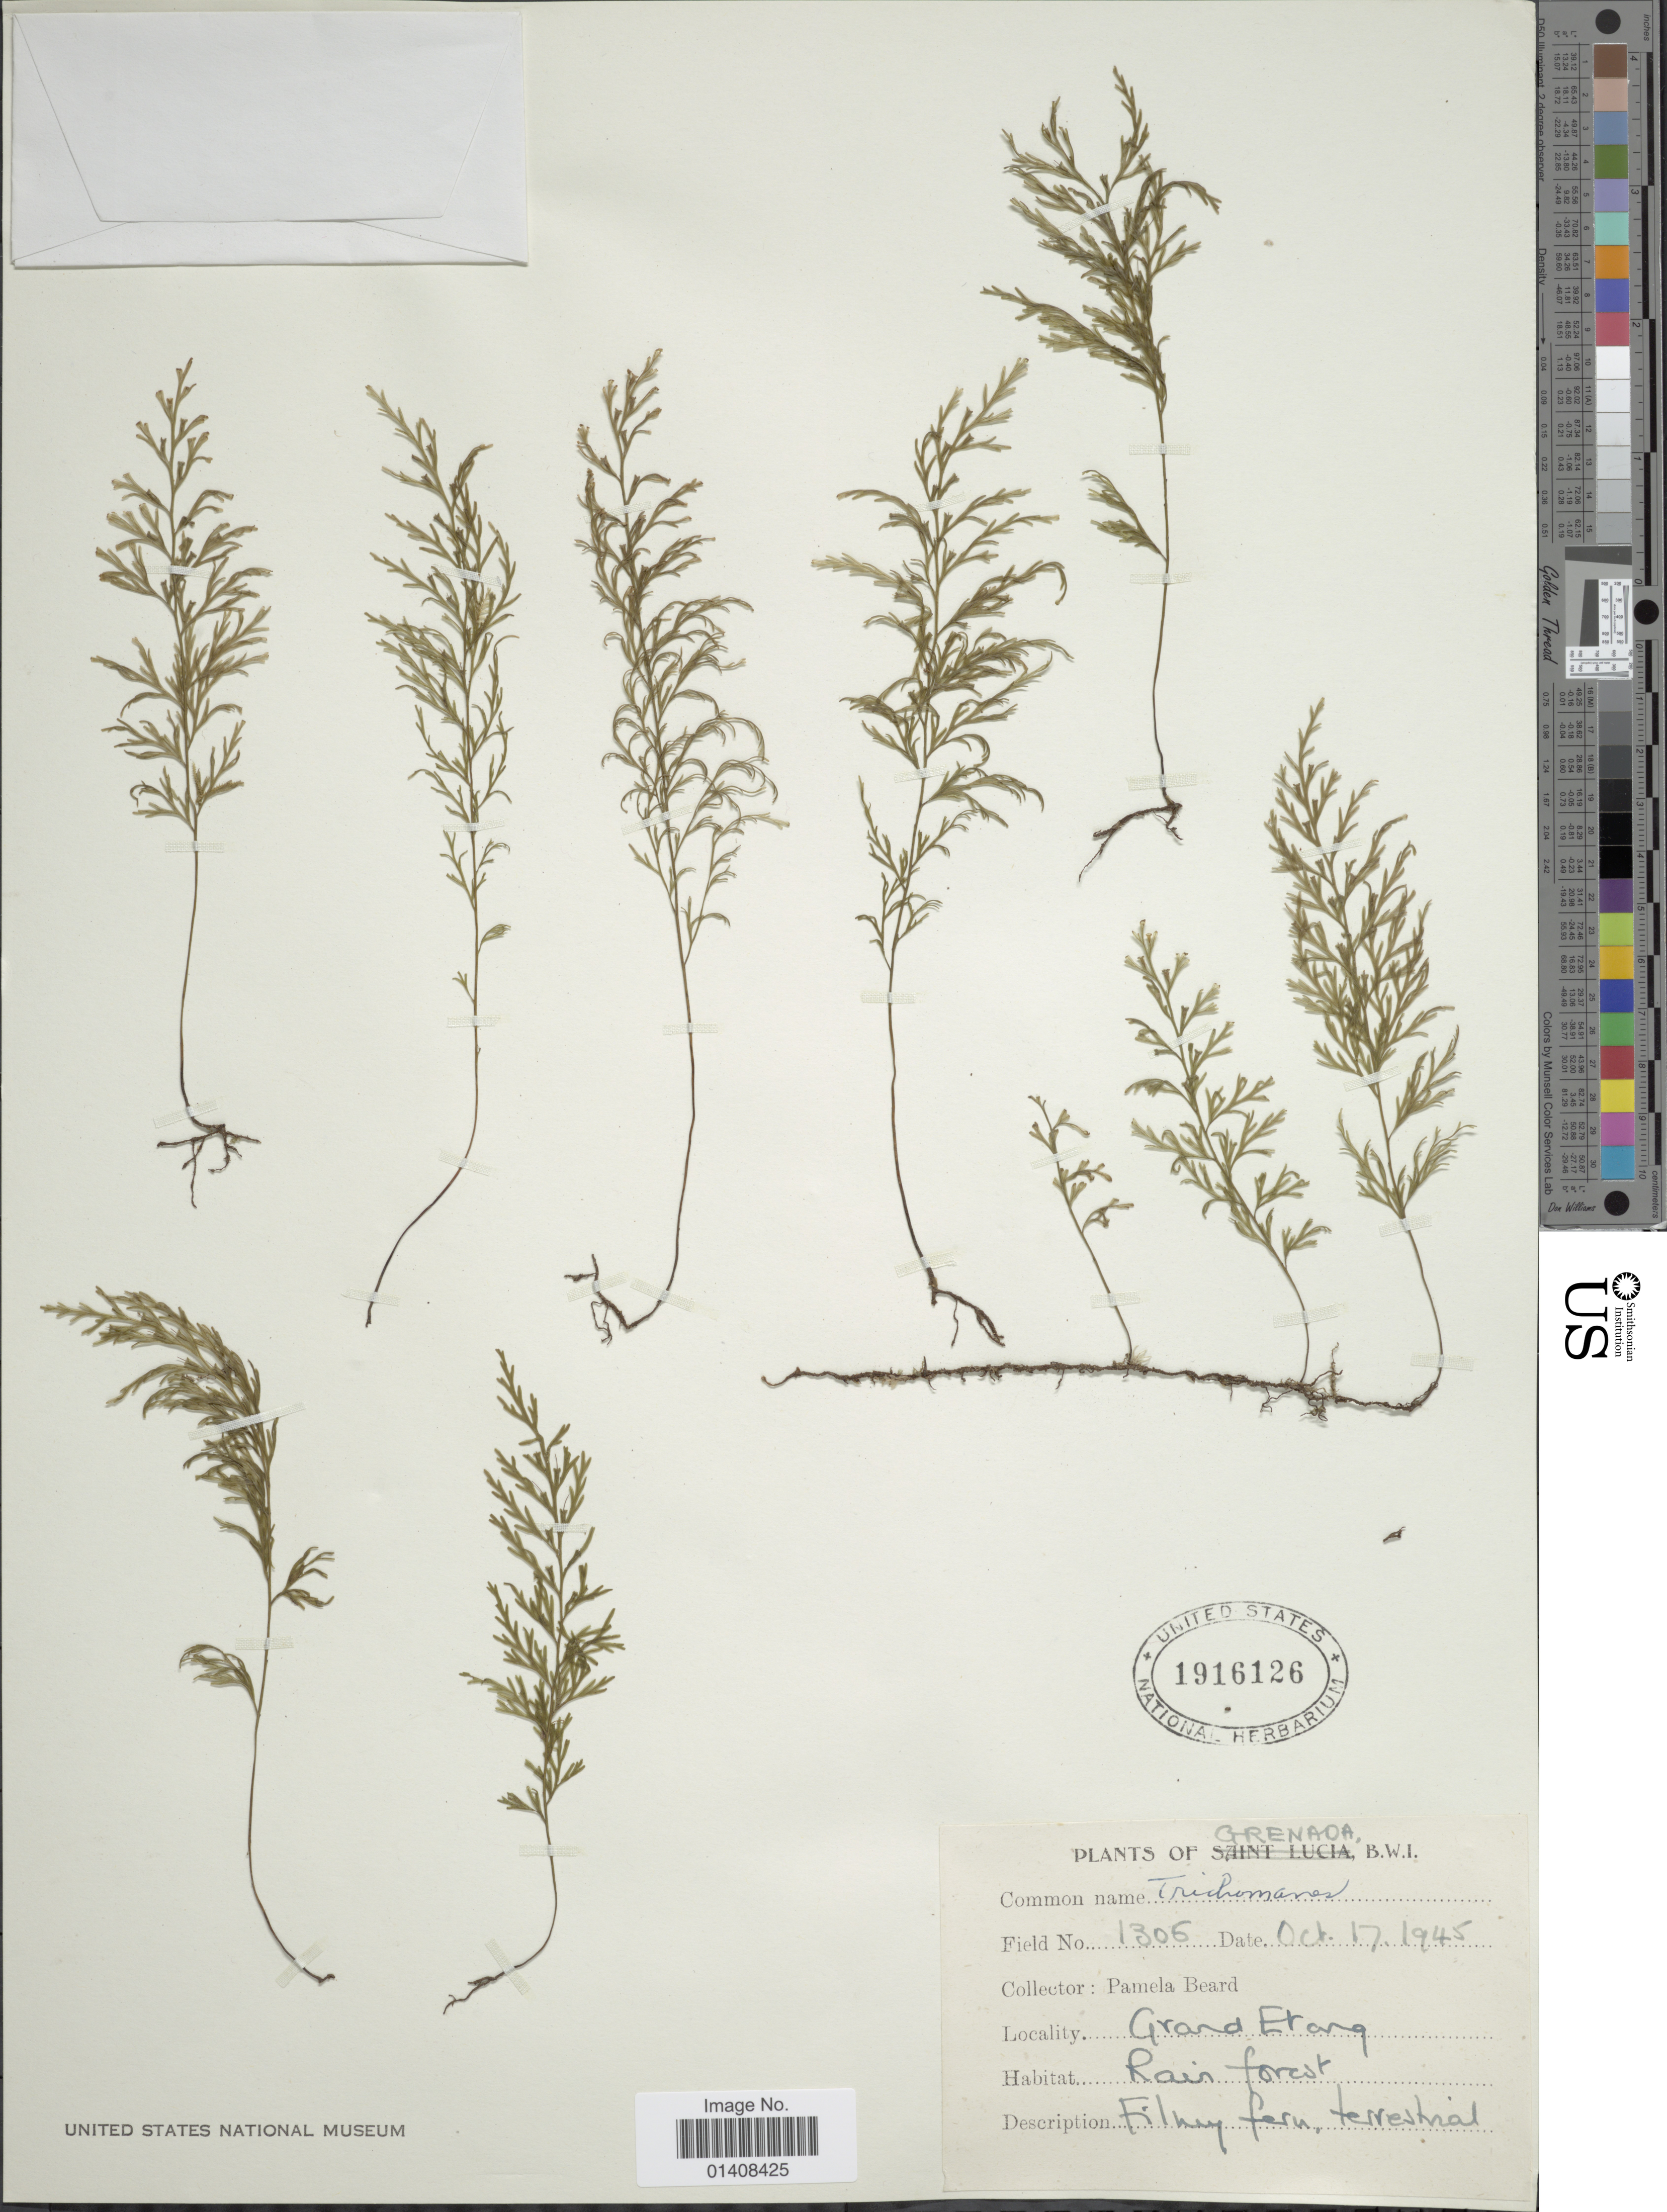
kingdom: Plantae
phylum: Tracheophyta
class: Polypodiopsida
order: Hymenophyllales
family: Hymenophyllaceae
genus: Trichomanes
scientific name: Trichomanes sp.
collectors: P. Beard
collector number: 1305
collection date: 1945-10-17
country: Grenada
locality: Grand Etang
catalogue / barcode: US 1916126